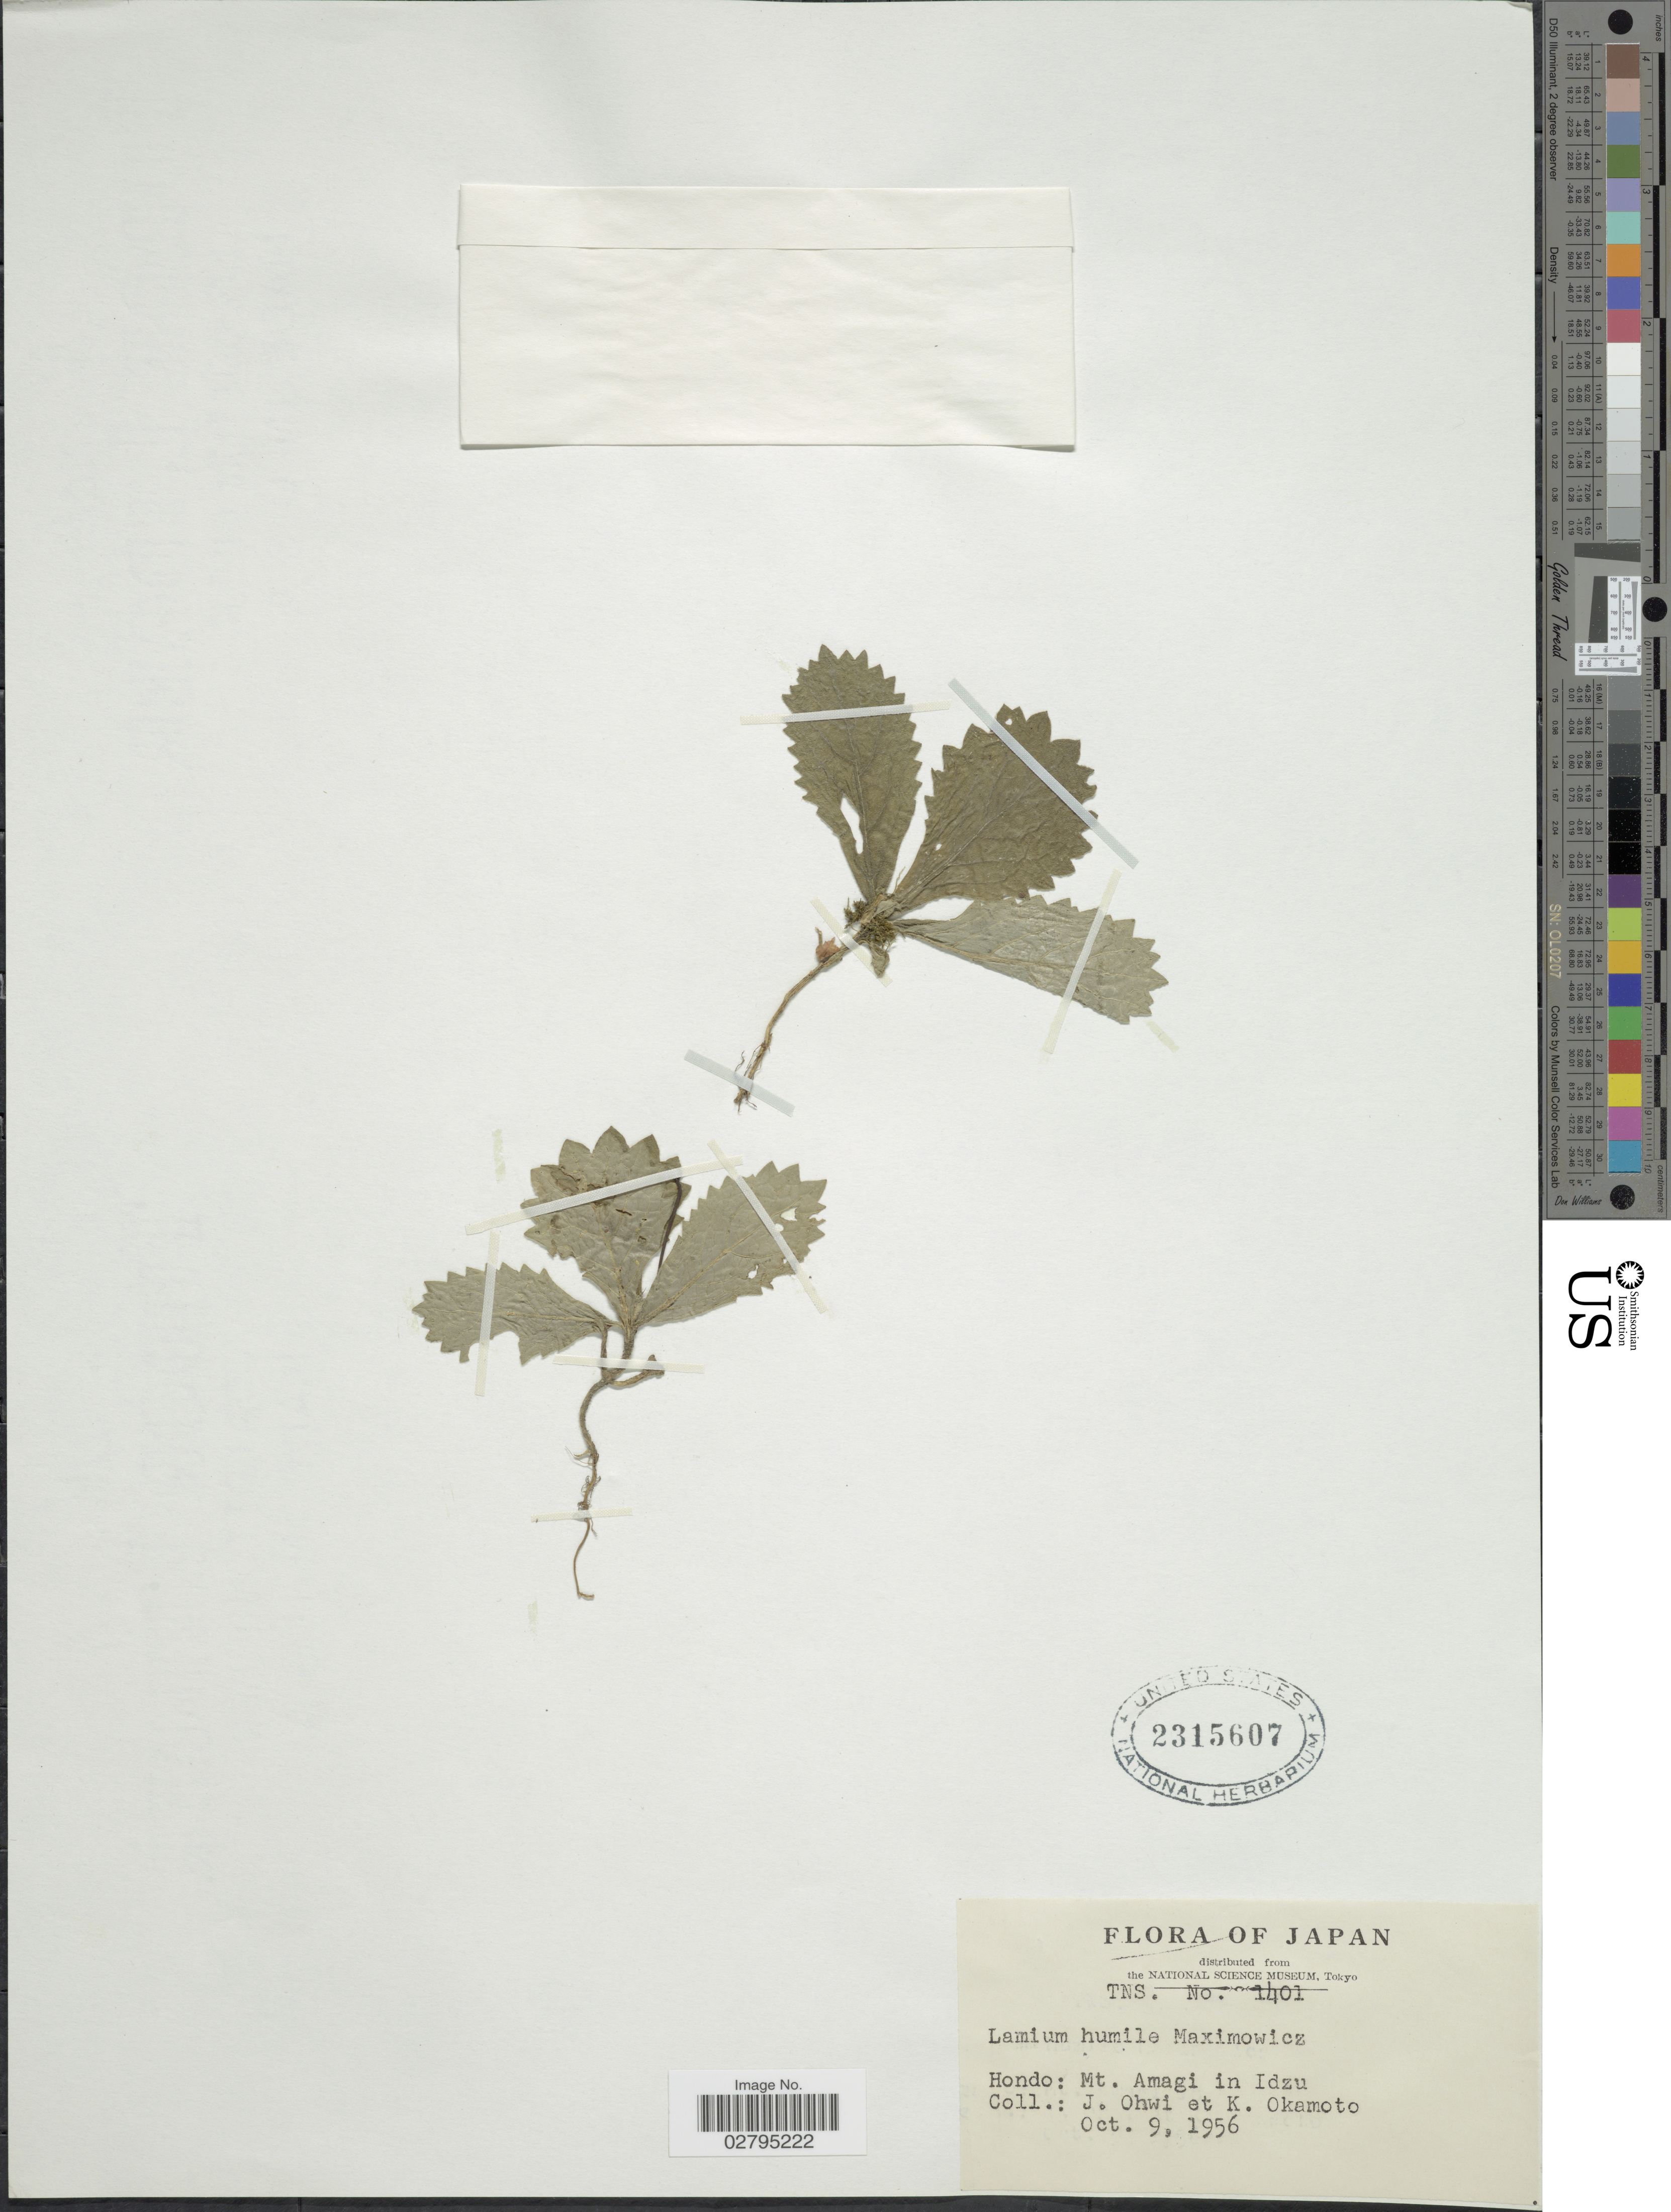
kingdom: Plantae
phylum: Tracheophyta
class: Magnoliopsida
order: Lamiales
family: Lamiaceae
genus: Ajugoides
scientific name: Ajugoides humilis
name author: (Miq.) Makino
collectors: J. Ohwi & K. Okamoto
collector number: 1401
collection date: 1956-10-09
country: Japan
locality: Hondo: Mt. Amagi in Idzu.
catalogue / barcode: US 2315607